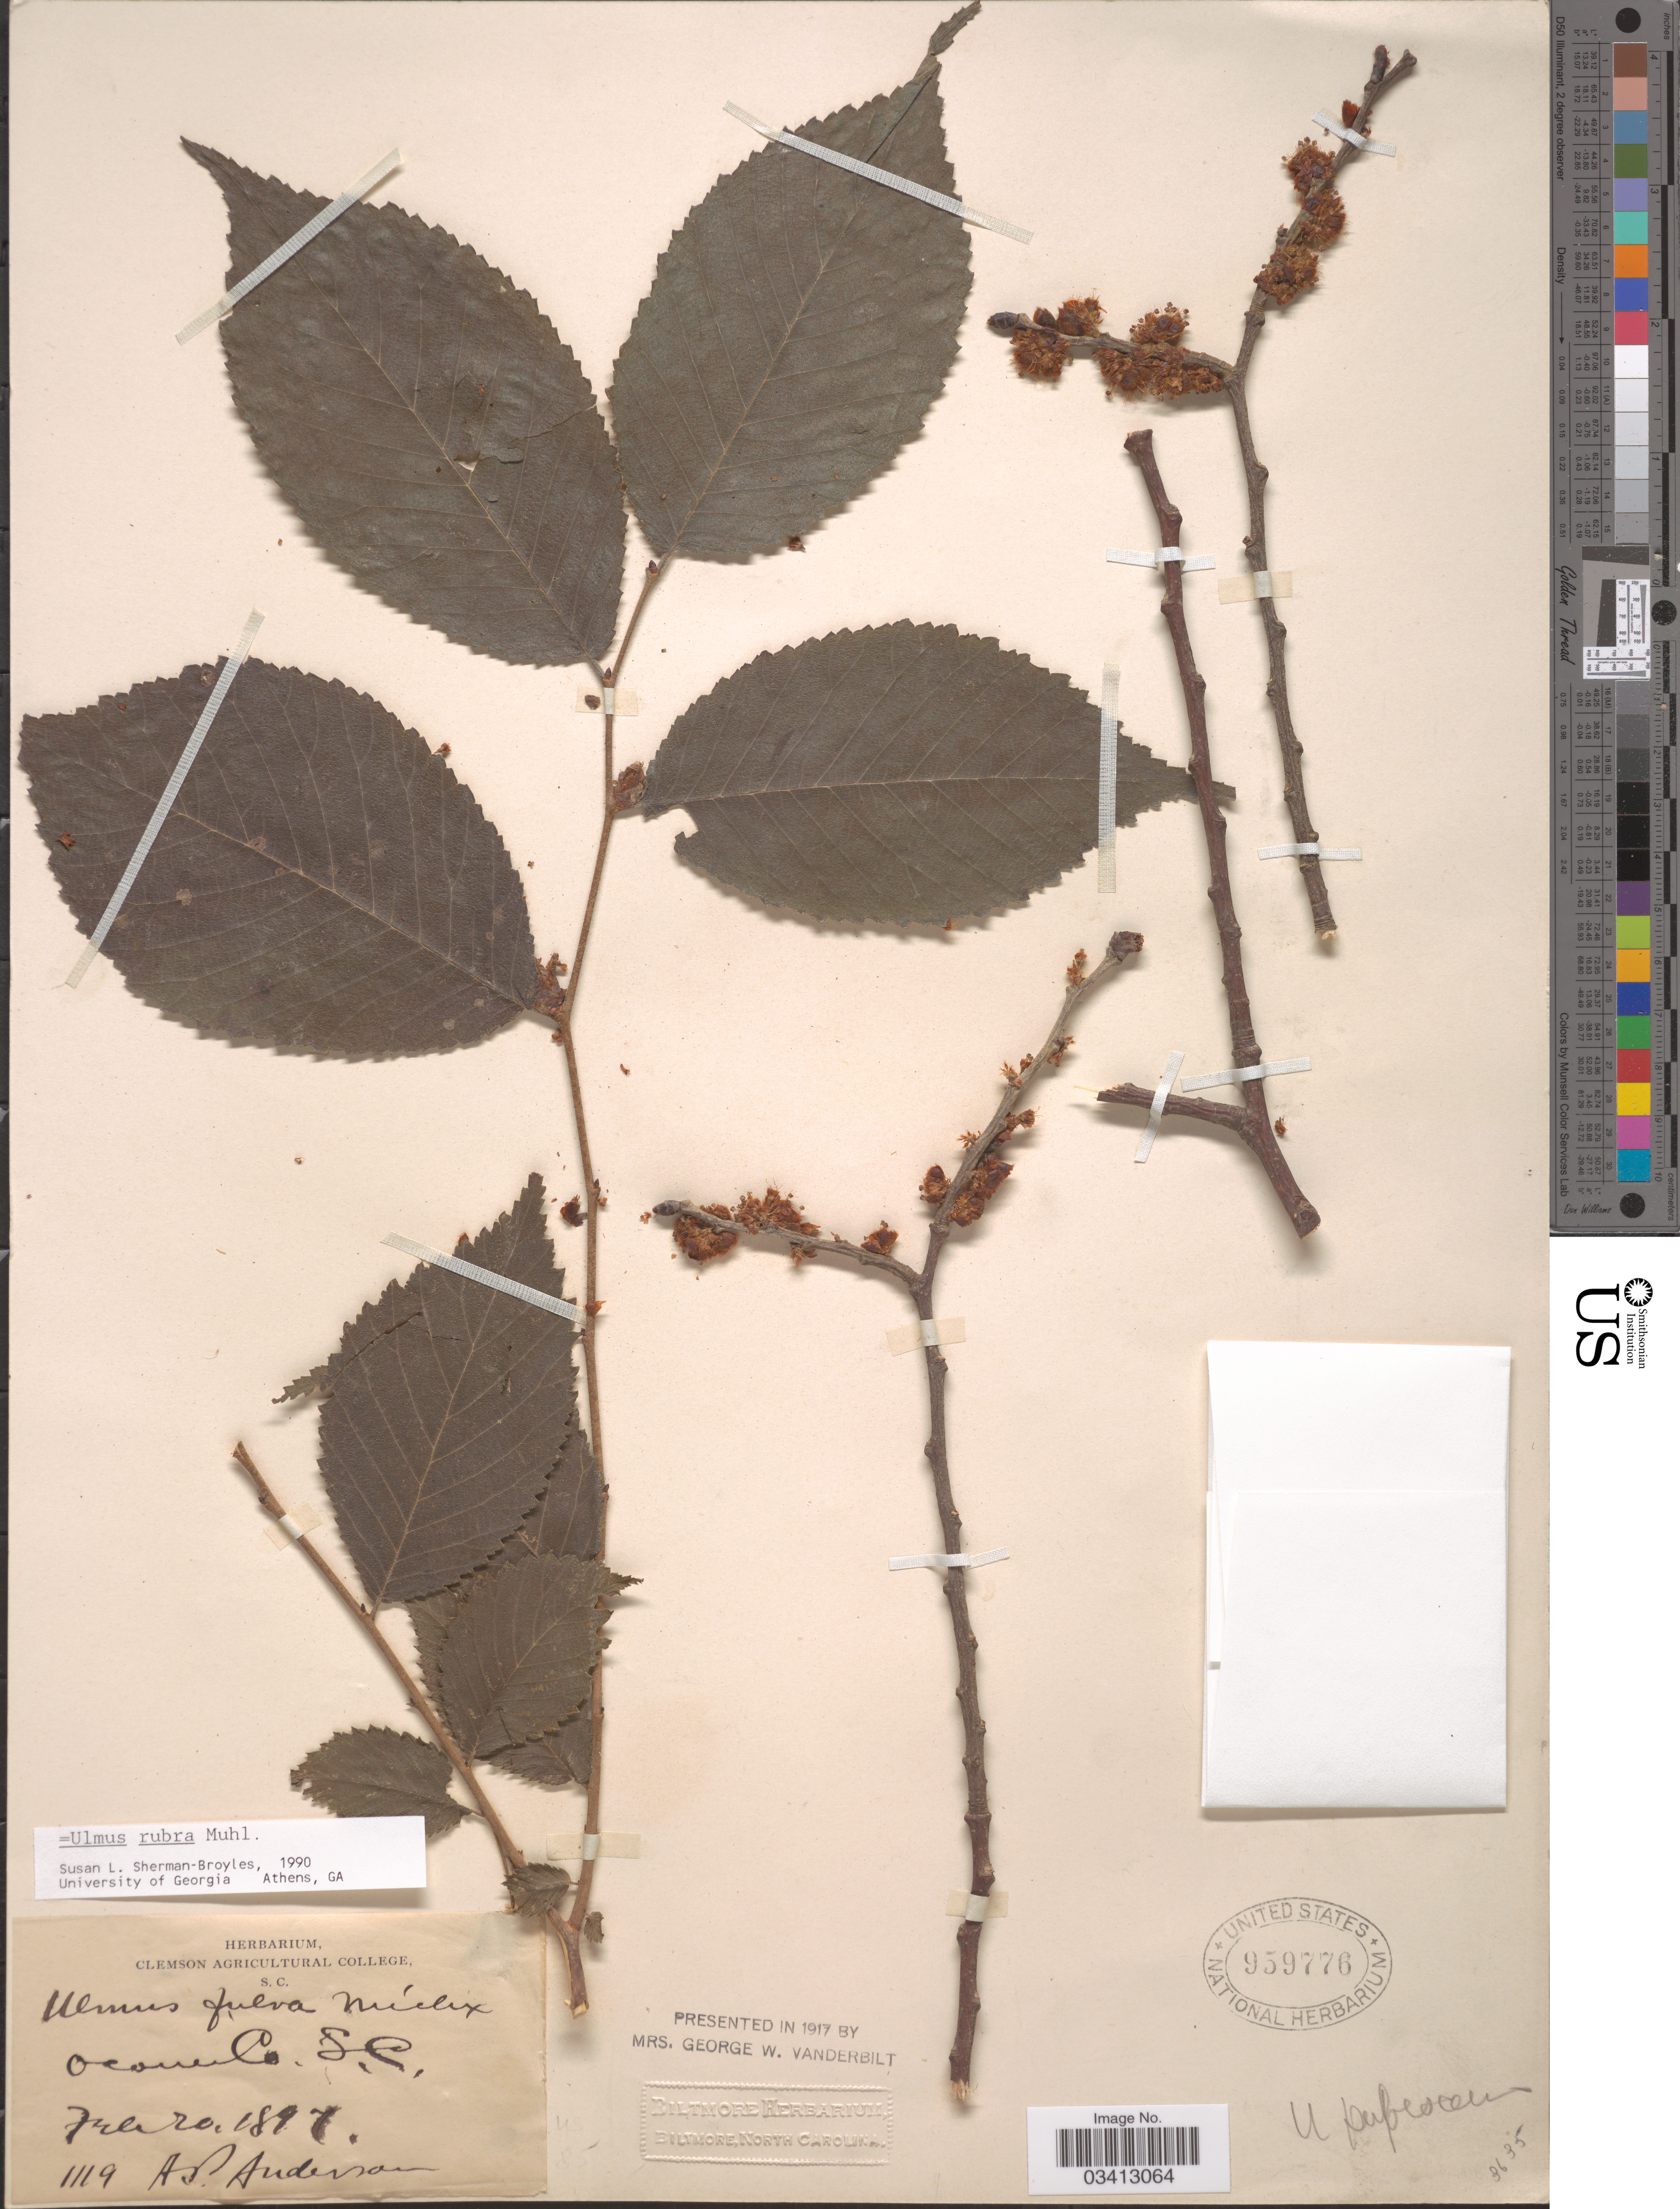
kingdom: Plantae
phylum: Tracheophyta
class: Magnoliopsida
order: Rosales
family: Ulmaceae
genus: Ulmus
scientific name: Ulmus rubra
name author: Muhl.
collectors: A. P. Anderson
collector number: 1119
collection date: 1897-02-20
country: United States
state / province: South Carolina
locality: Oconee Co.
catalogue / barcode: US 959776